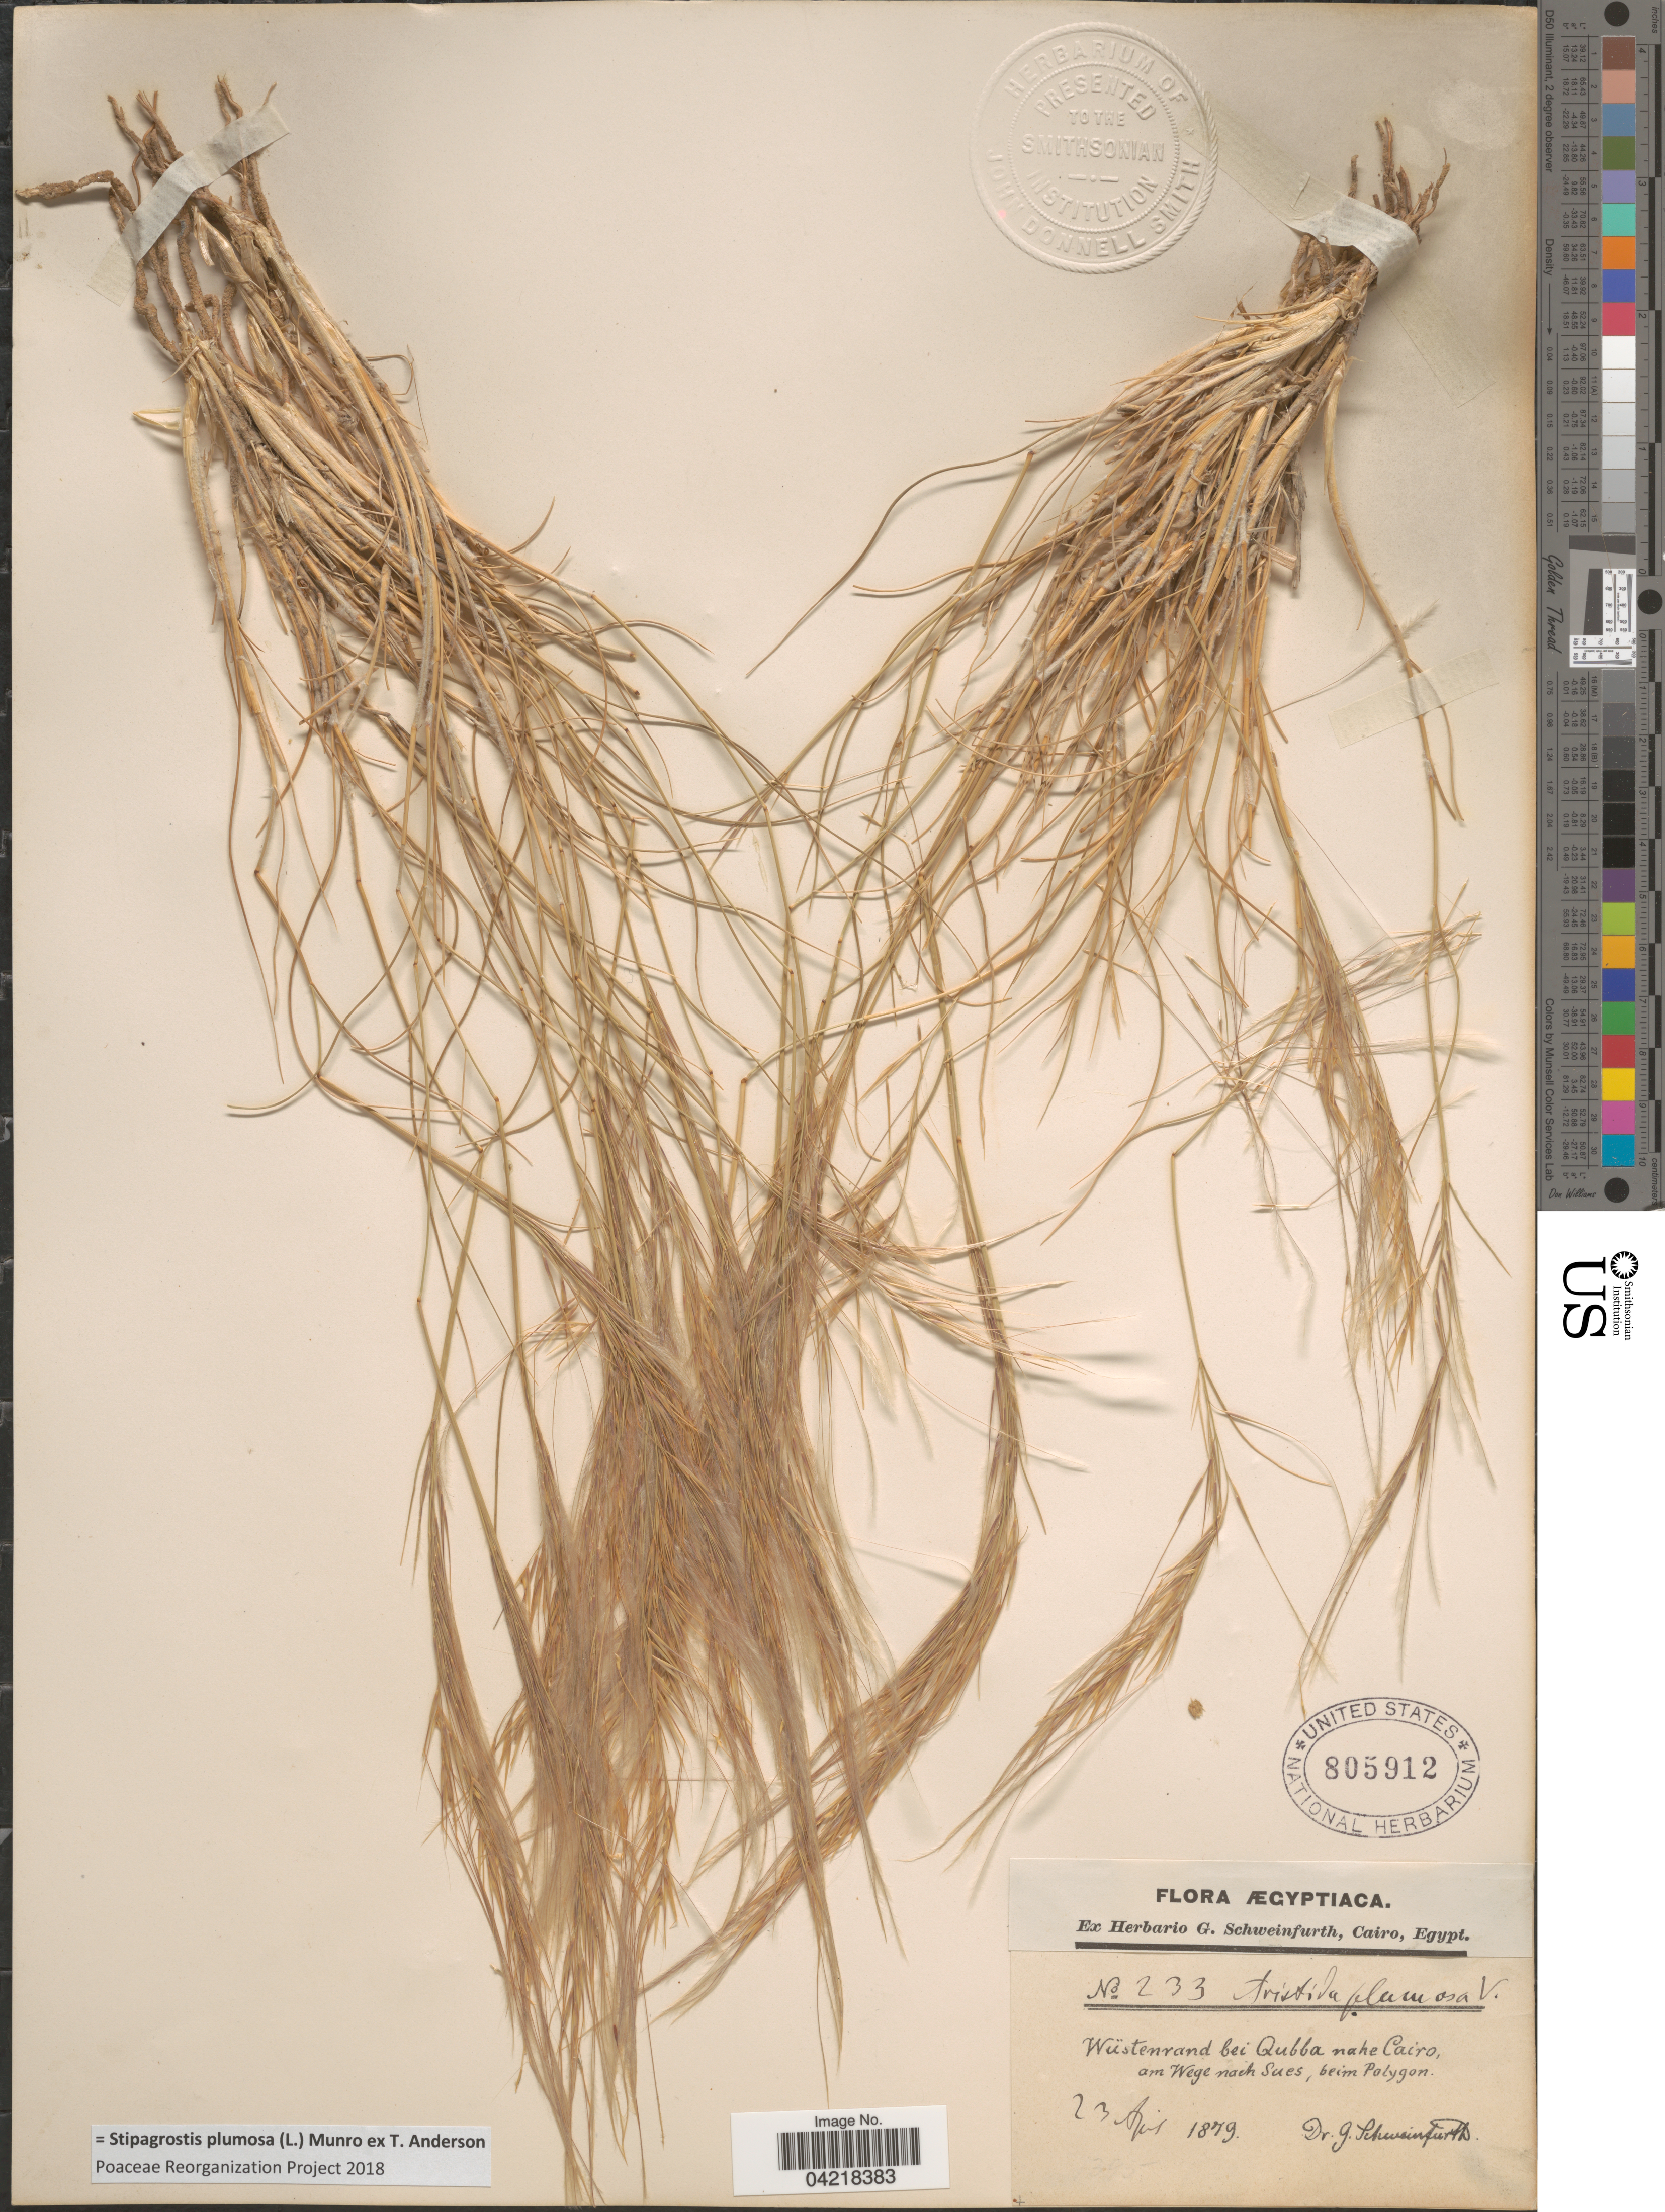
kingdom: Plantae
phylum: Tracheophyta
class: Liliopsida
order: Poales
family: Poaceae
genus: Stipagrostis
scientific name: Stipagrostis plumosa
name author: (L.) Munro ex T. Anderson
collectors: G. A. Schweinfurth (herbarium)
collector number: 233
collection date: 1879-04-23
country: Egypt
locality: Ægyptiaca. Wüstenrand bei Qubba nahe Cairo, am Wege nach Sues, beim Polygon.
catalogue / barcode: US 805912